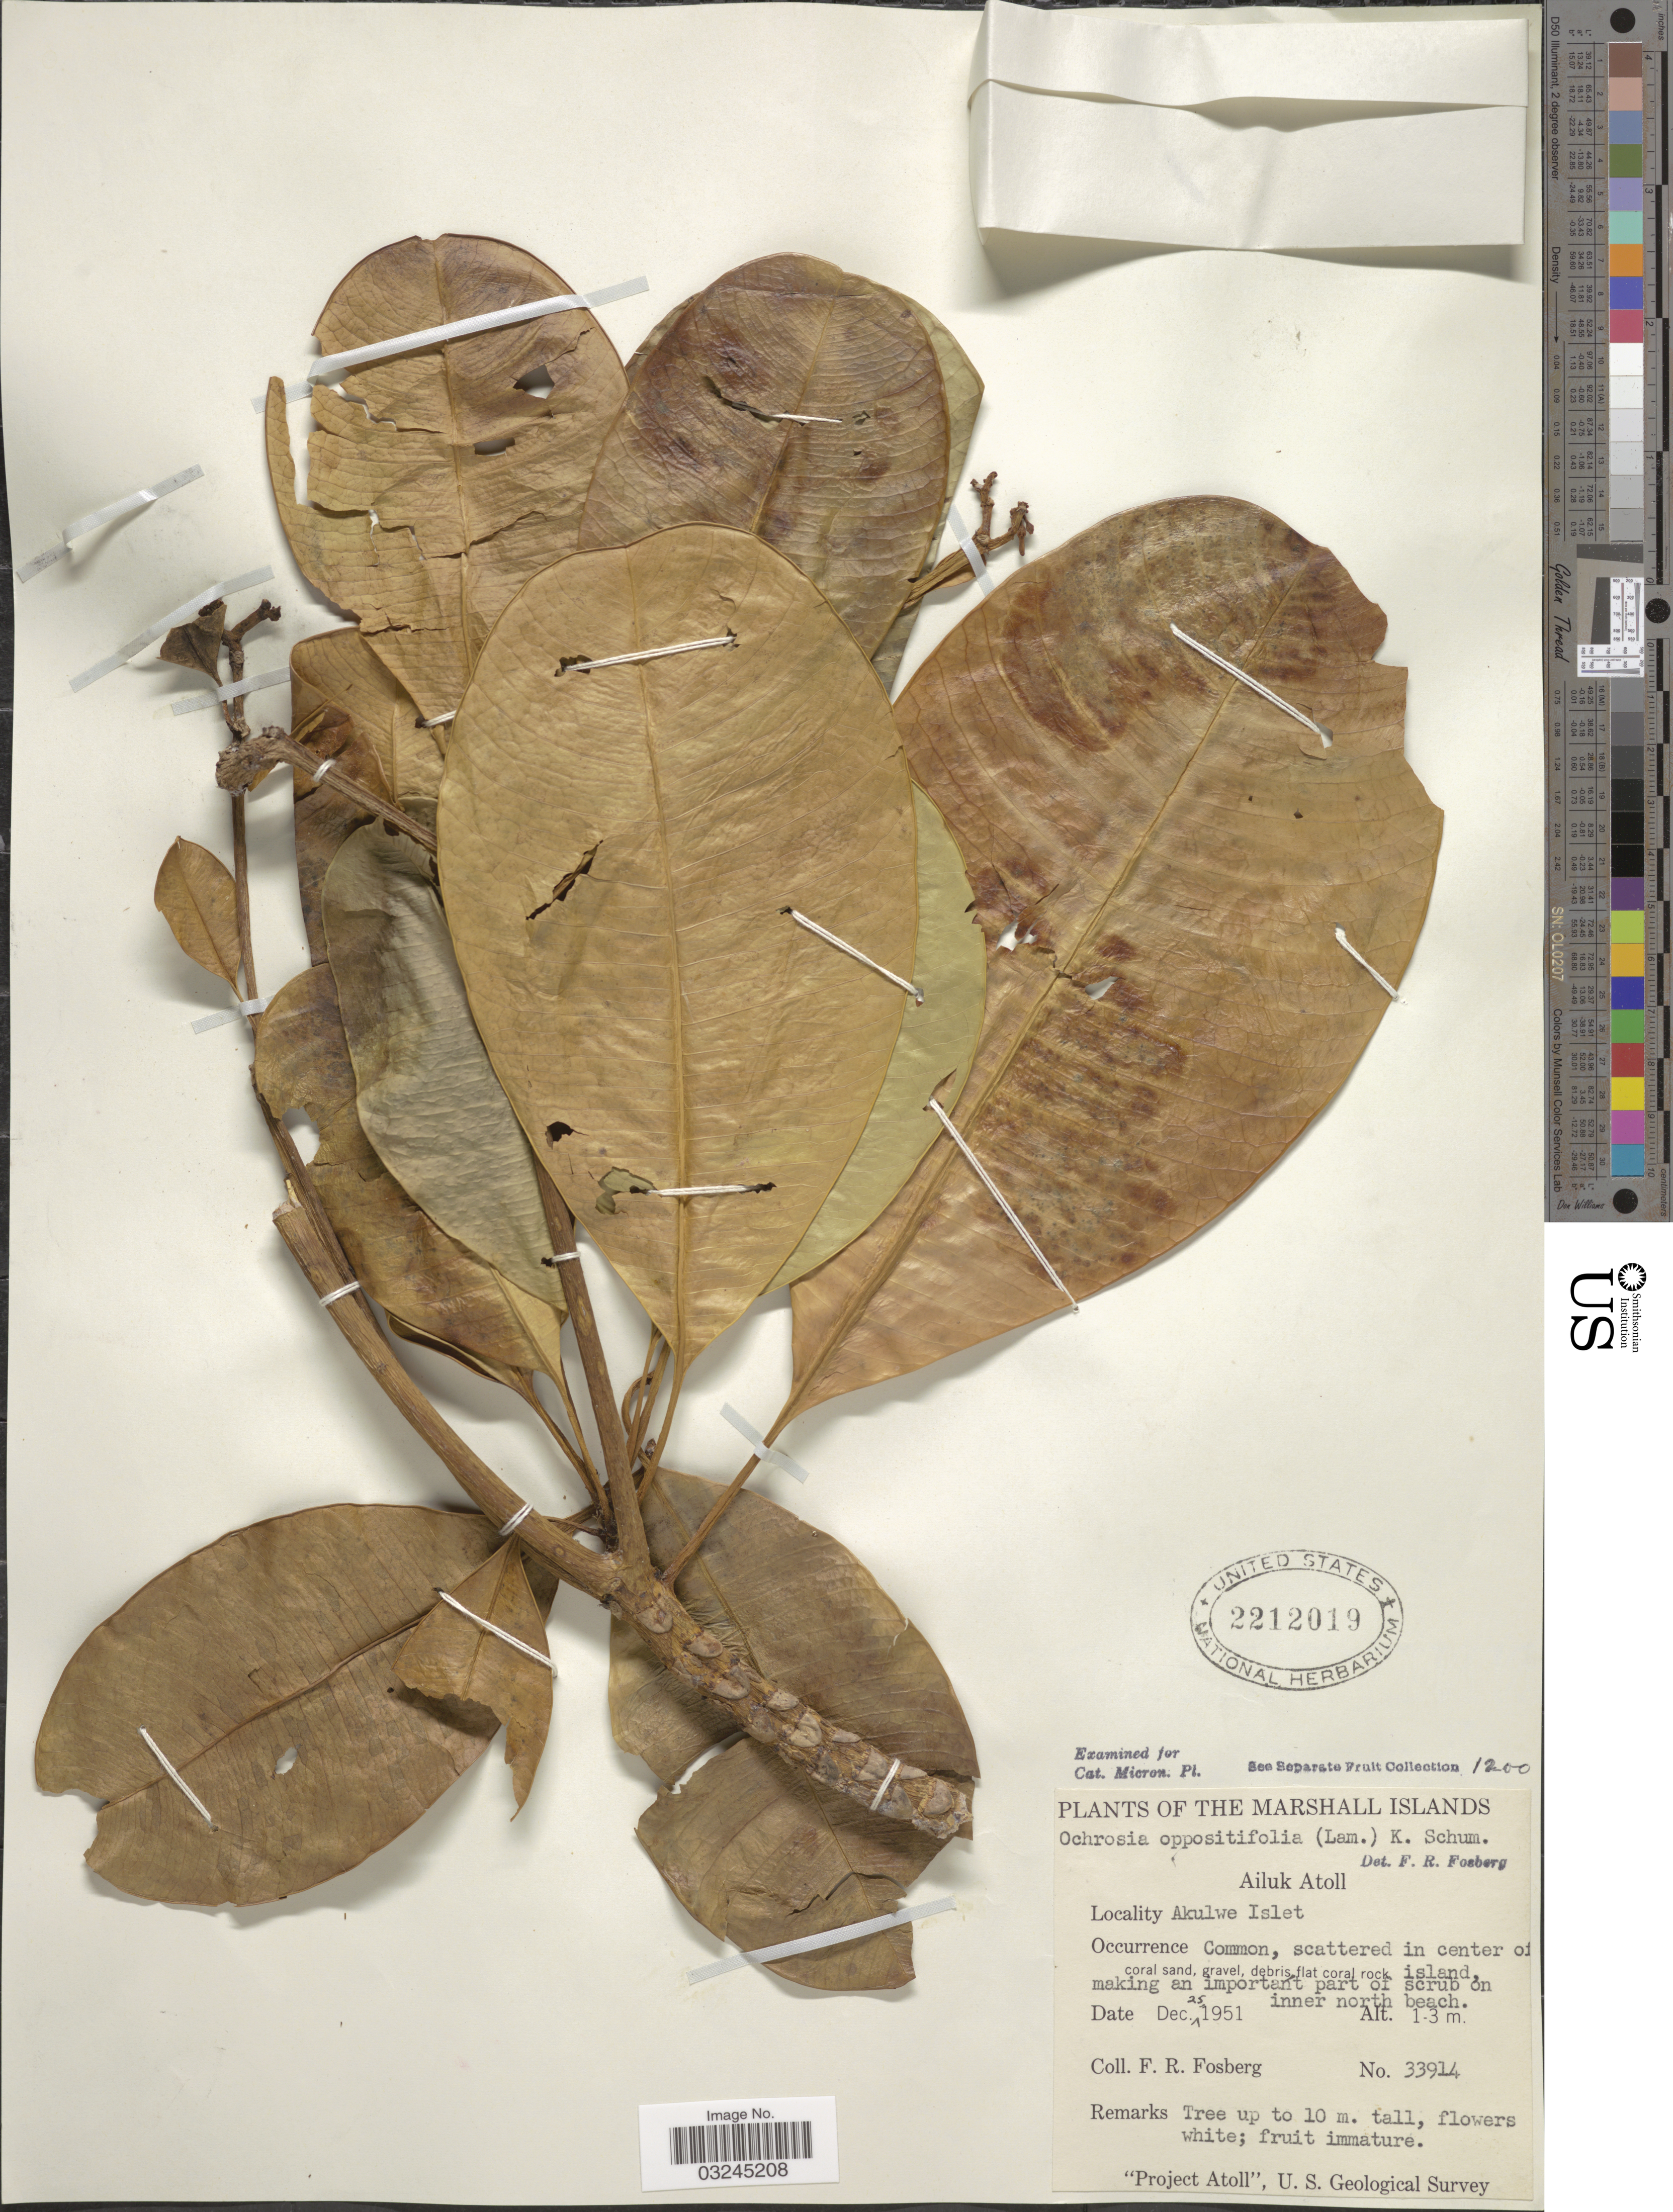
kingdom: Plantae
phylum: Tracheophyta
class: Magnoliopsida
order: Gentianales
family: Apocynaceae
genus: Ochrosia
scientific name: Ochrosia oppositifolia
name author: (Lam.) K. Schum.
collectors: F. R. Fosberg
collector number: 33914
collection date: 1951-12-25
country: Marshall Islands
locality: Ailuk Atoll. Akulwe Islet.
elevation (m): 1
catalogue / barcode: US 2212019